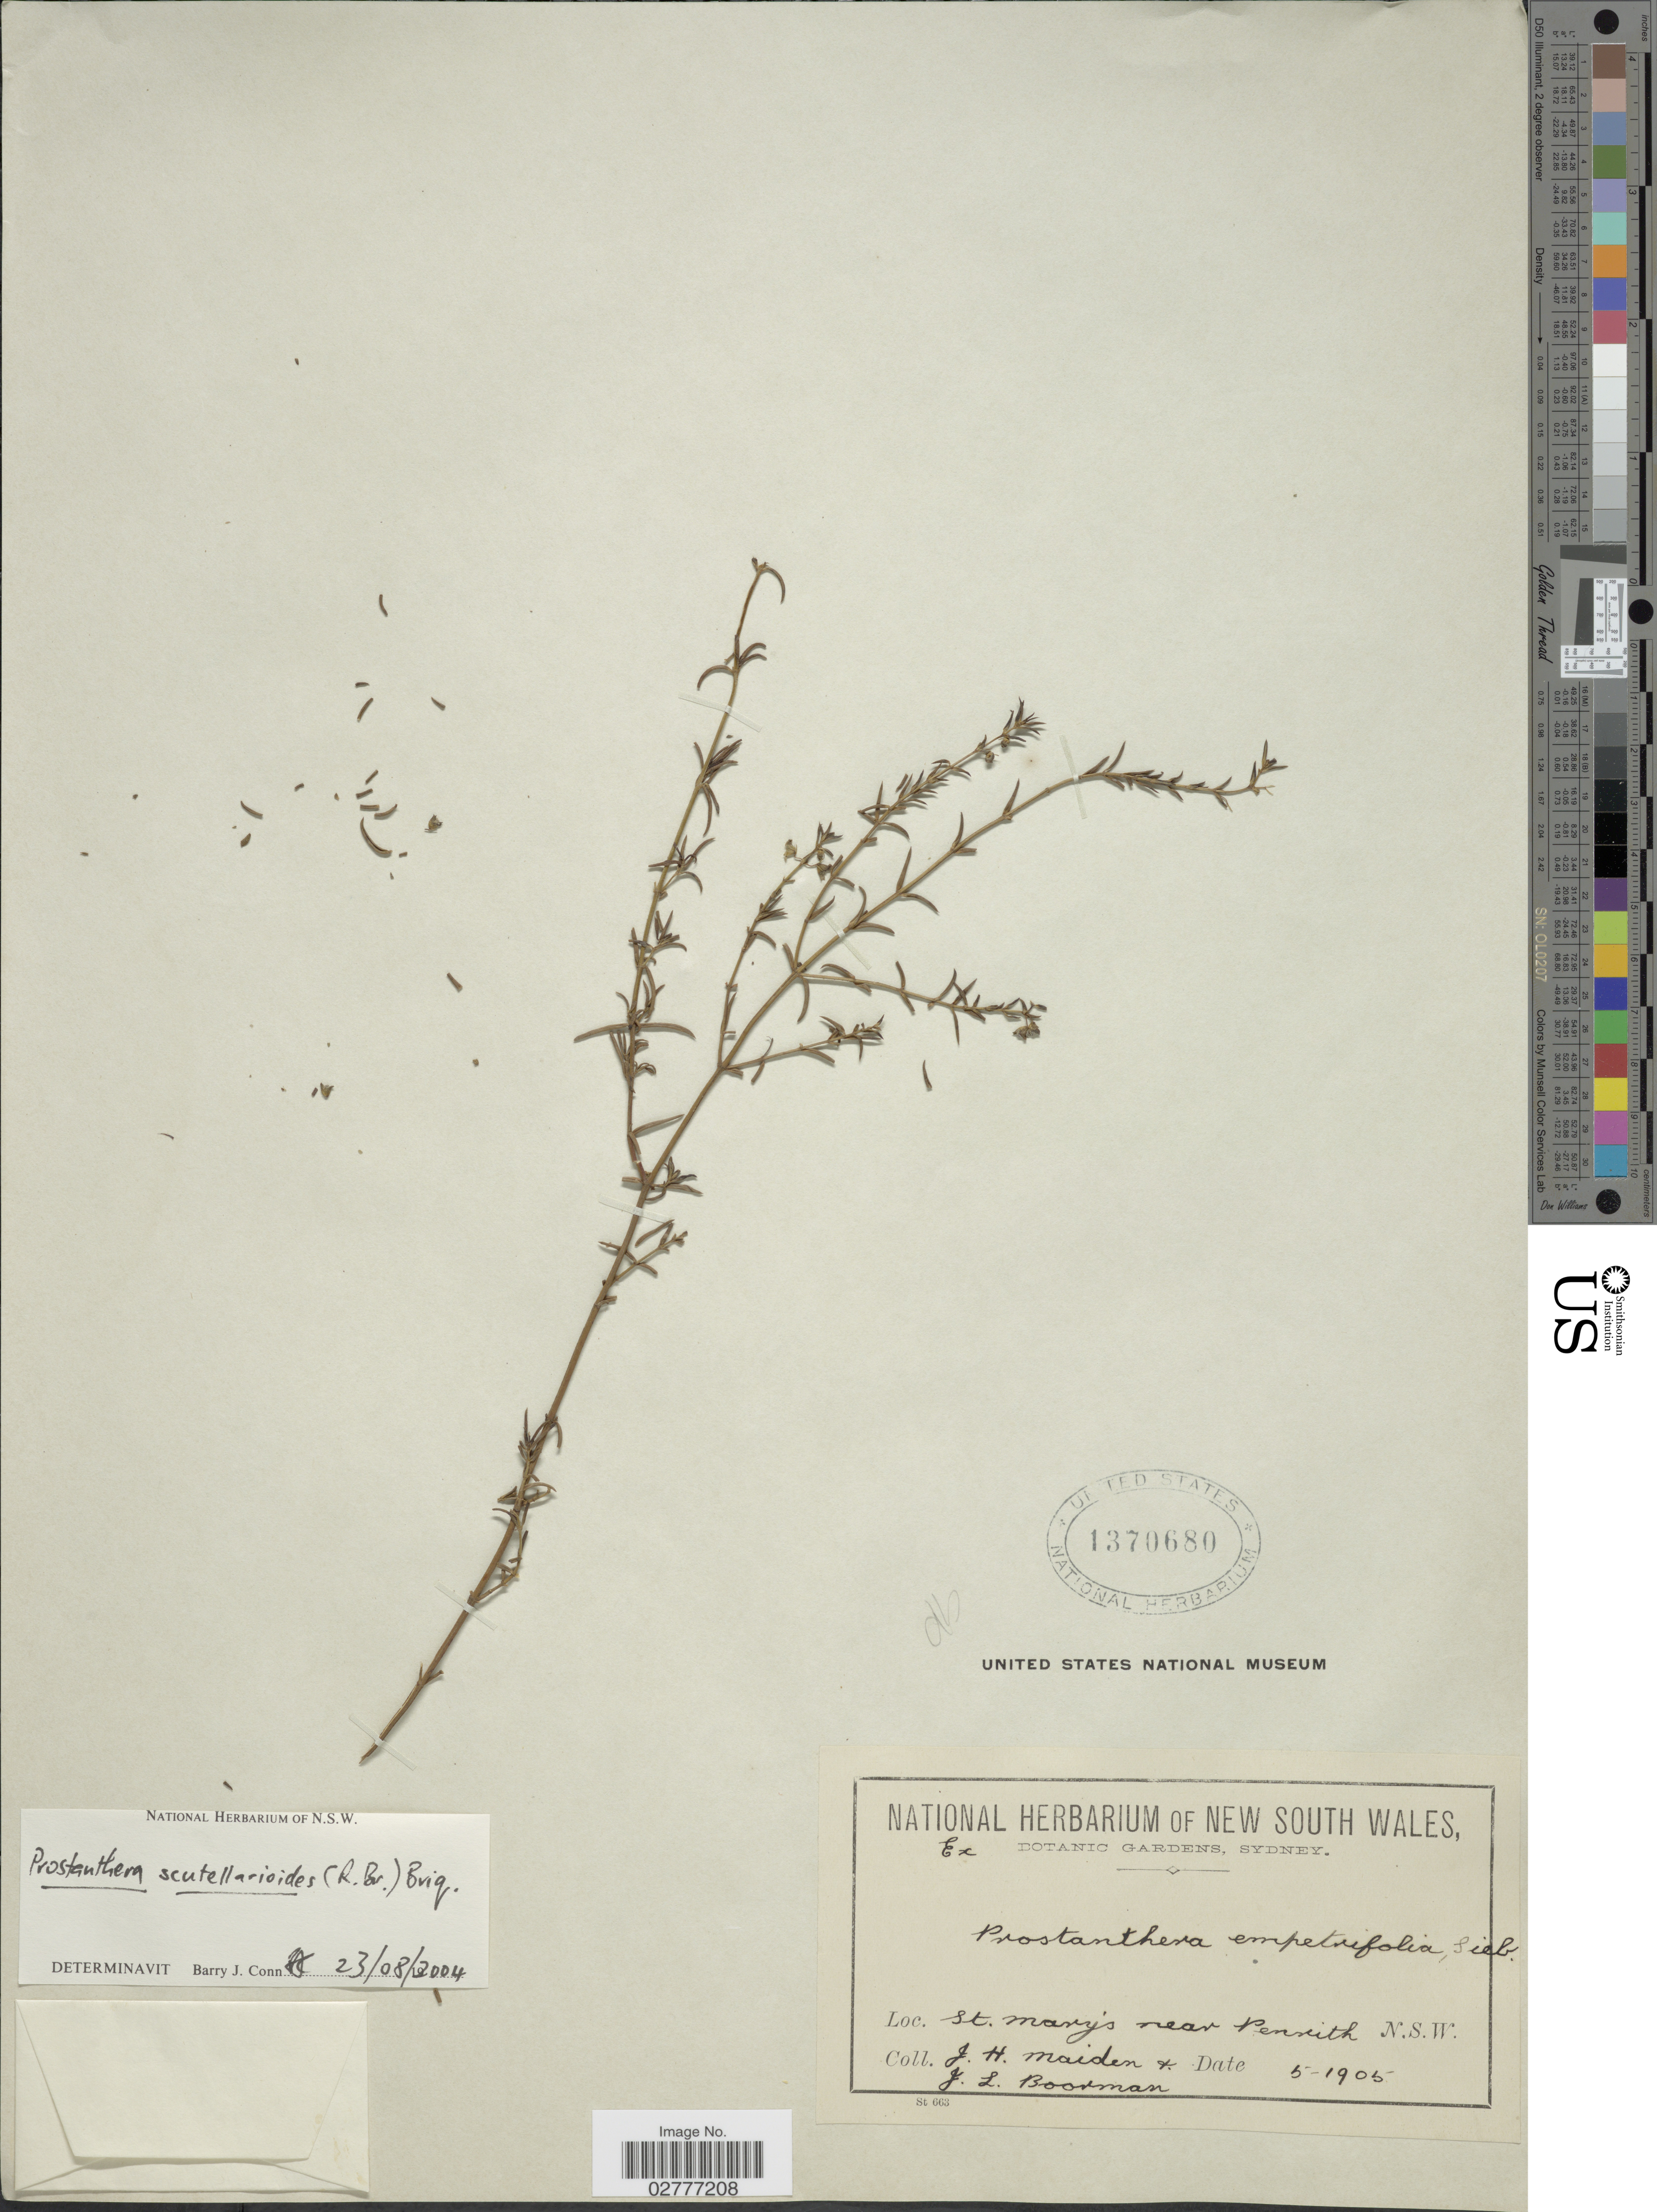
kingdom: Plantae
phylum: Tracheophyta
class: Magnoliopsida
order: Lamiales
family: Lamiaceae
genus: Prostanthera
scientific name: Prostanthera scutellarioides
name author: (R. Br.) Druce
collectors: J. Maiden & J. Boorman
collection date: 1905-05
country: Australia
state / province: New South Wales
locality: St. Mary's near Penrith. N.S.W.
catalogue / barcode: US 1370680